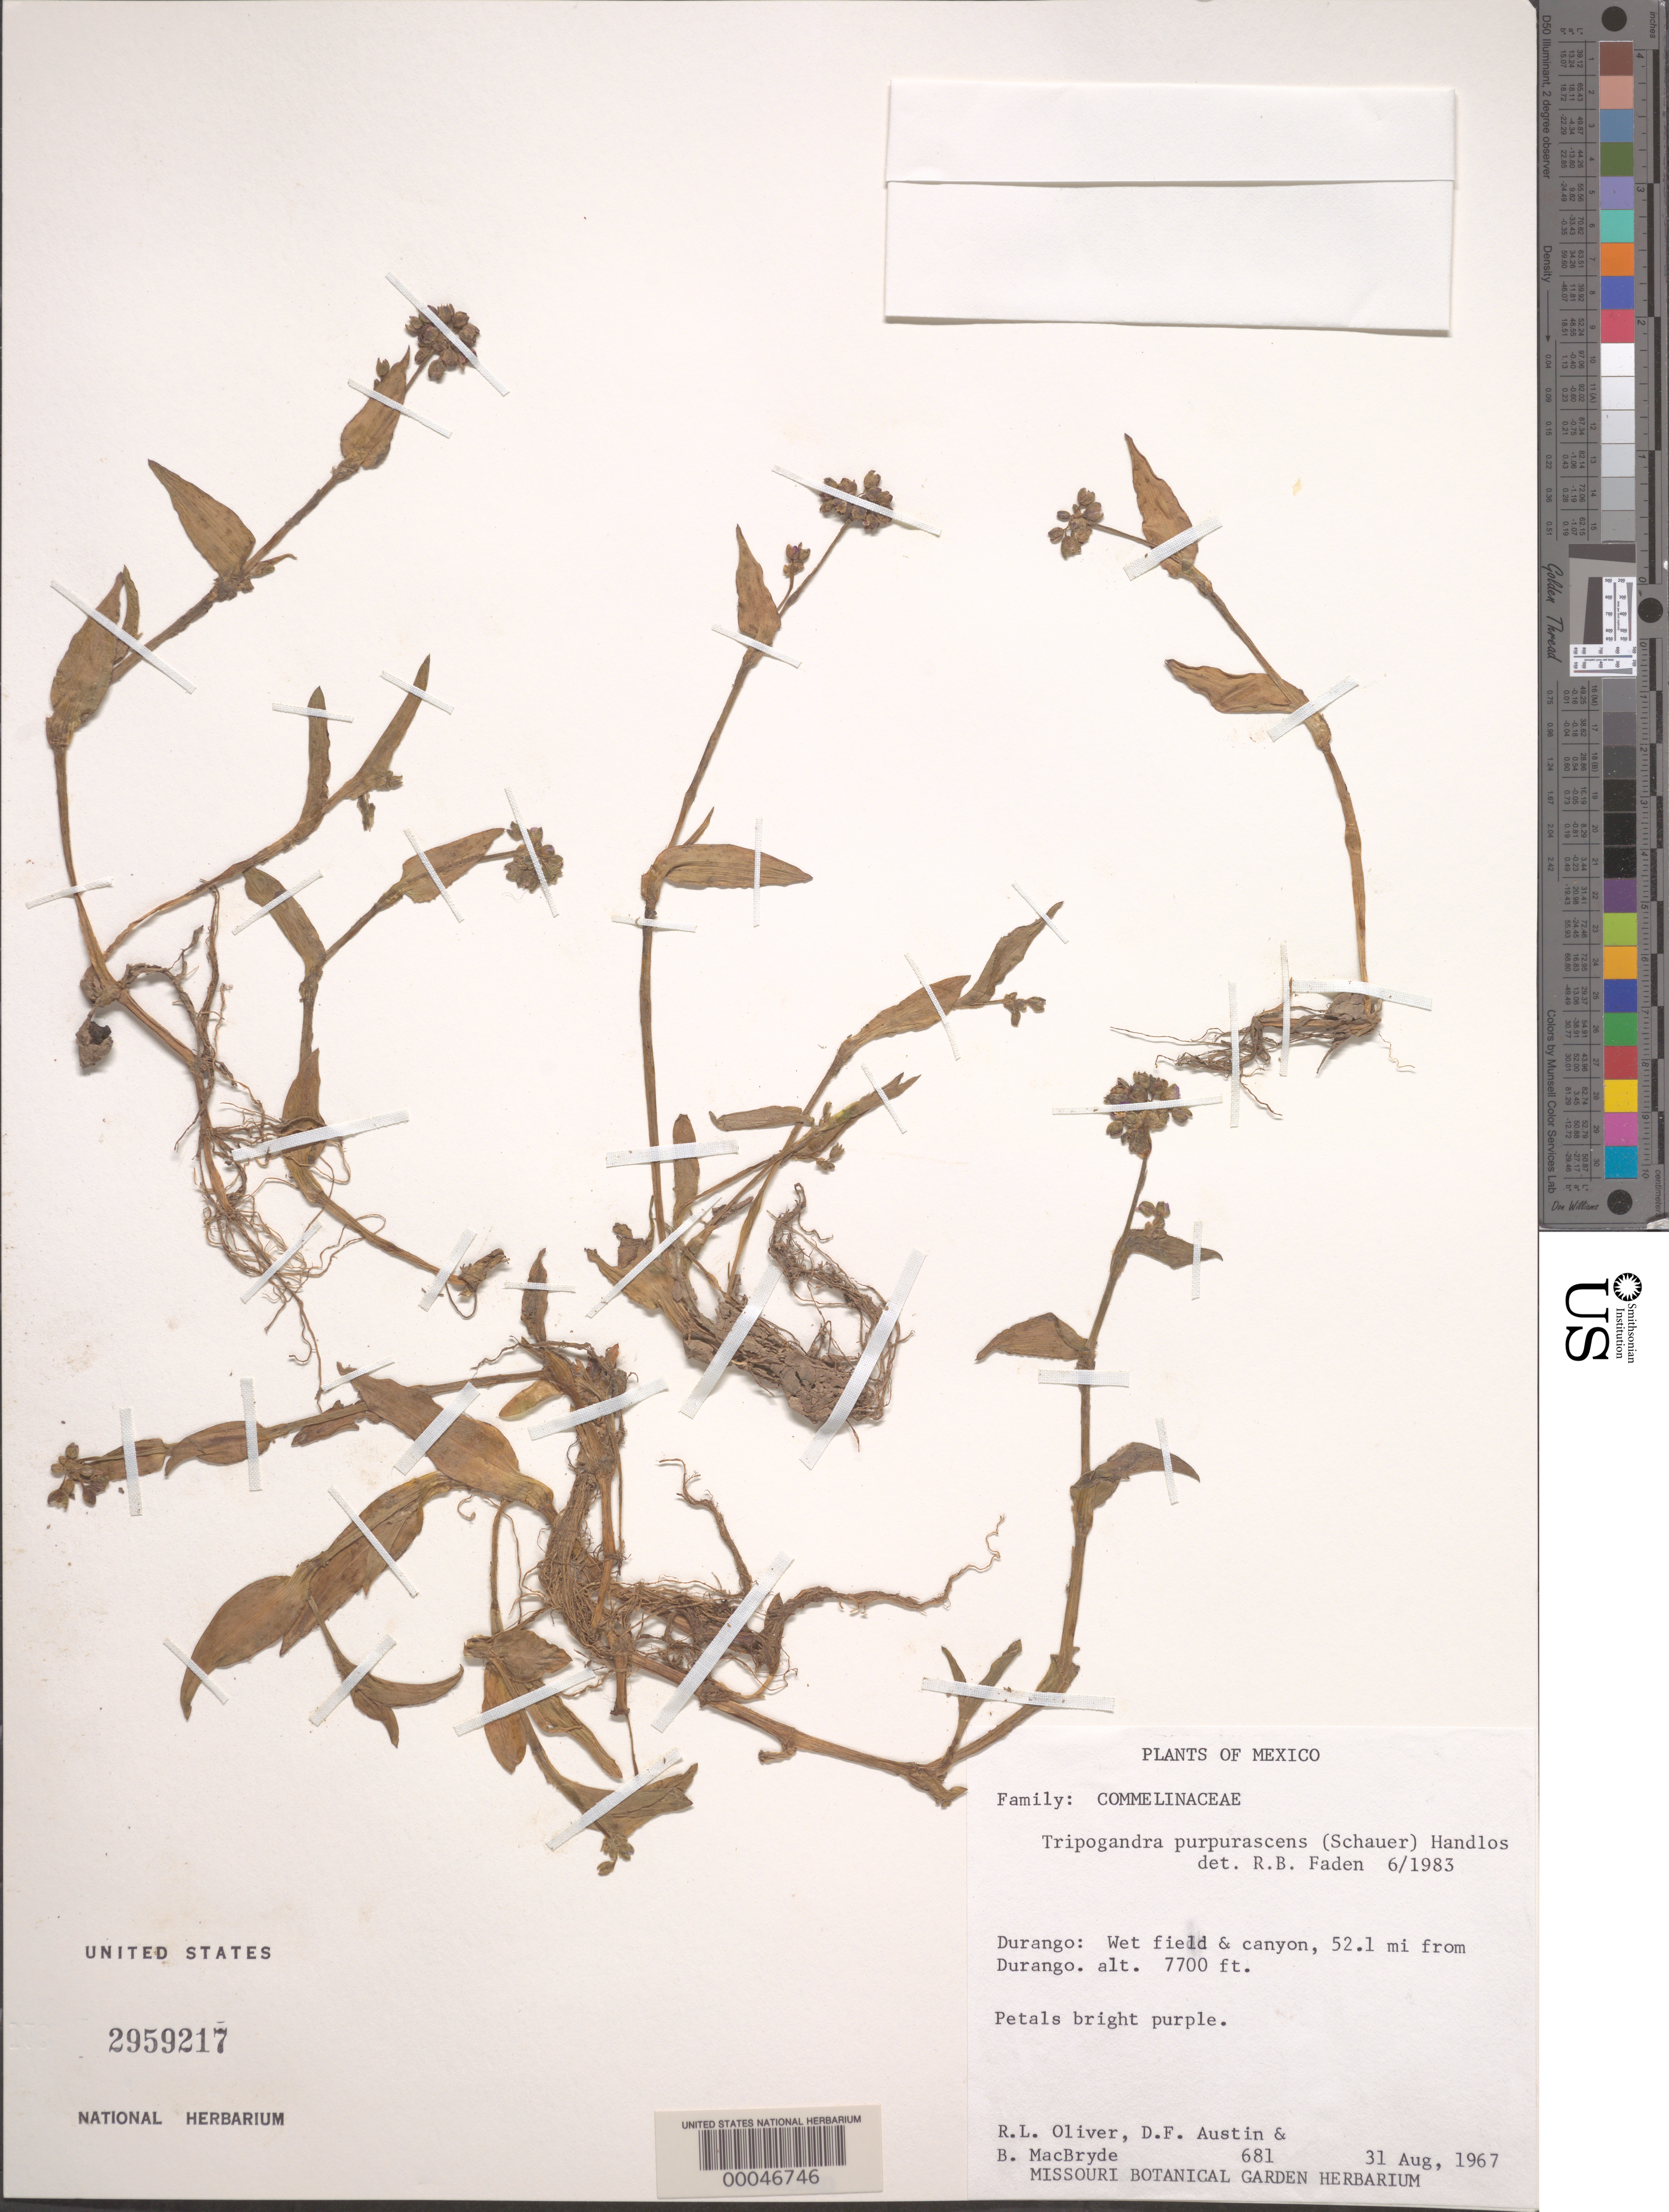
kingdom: Plantae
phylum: Tracheophyta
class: Liliopsida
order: Commelinales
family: Commelinaceae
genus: Tripogandra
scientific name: Tripogandra purpurascens subsp. purpurascens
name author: (S. Schauer) Handlos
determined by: Faden, Robert B., (US), Smithsonian Institution - National Museum of Natural History (UNITED STATES)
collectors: R. L. Oliver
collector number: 681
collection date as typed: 31 Aug 1967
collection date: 1967-08-31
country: Mexico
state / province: Durango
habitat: Wet field and canyon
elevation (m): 2349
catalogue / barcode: US 2959217